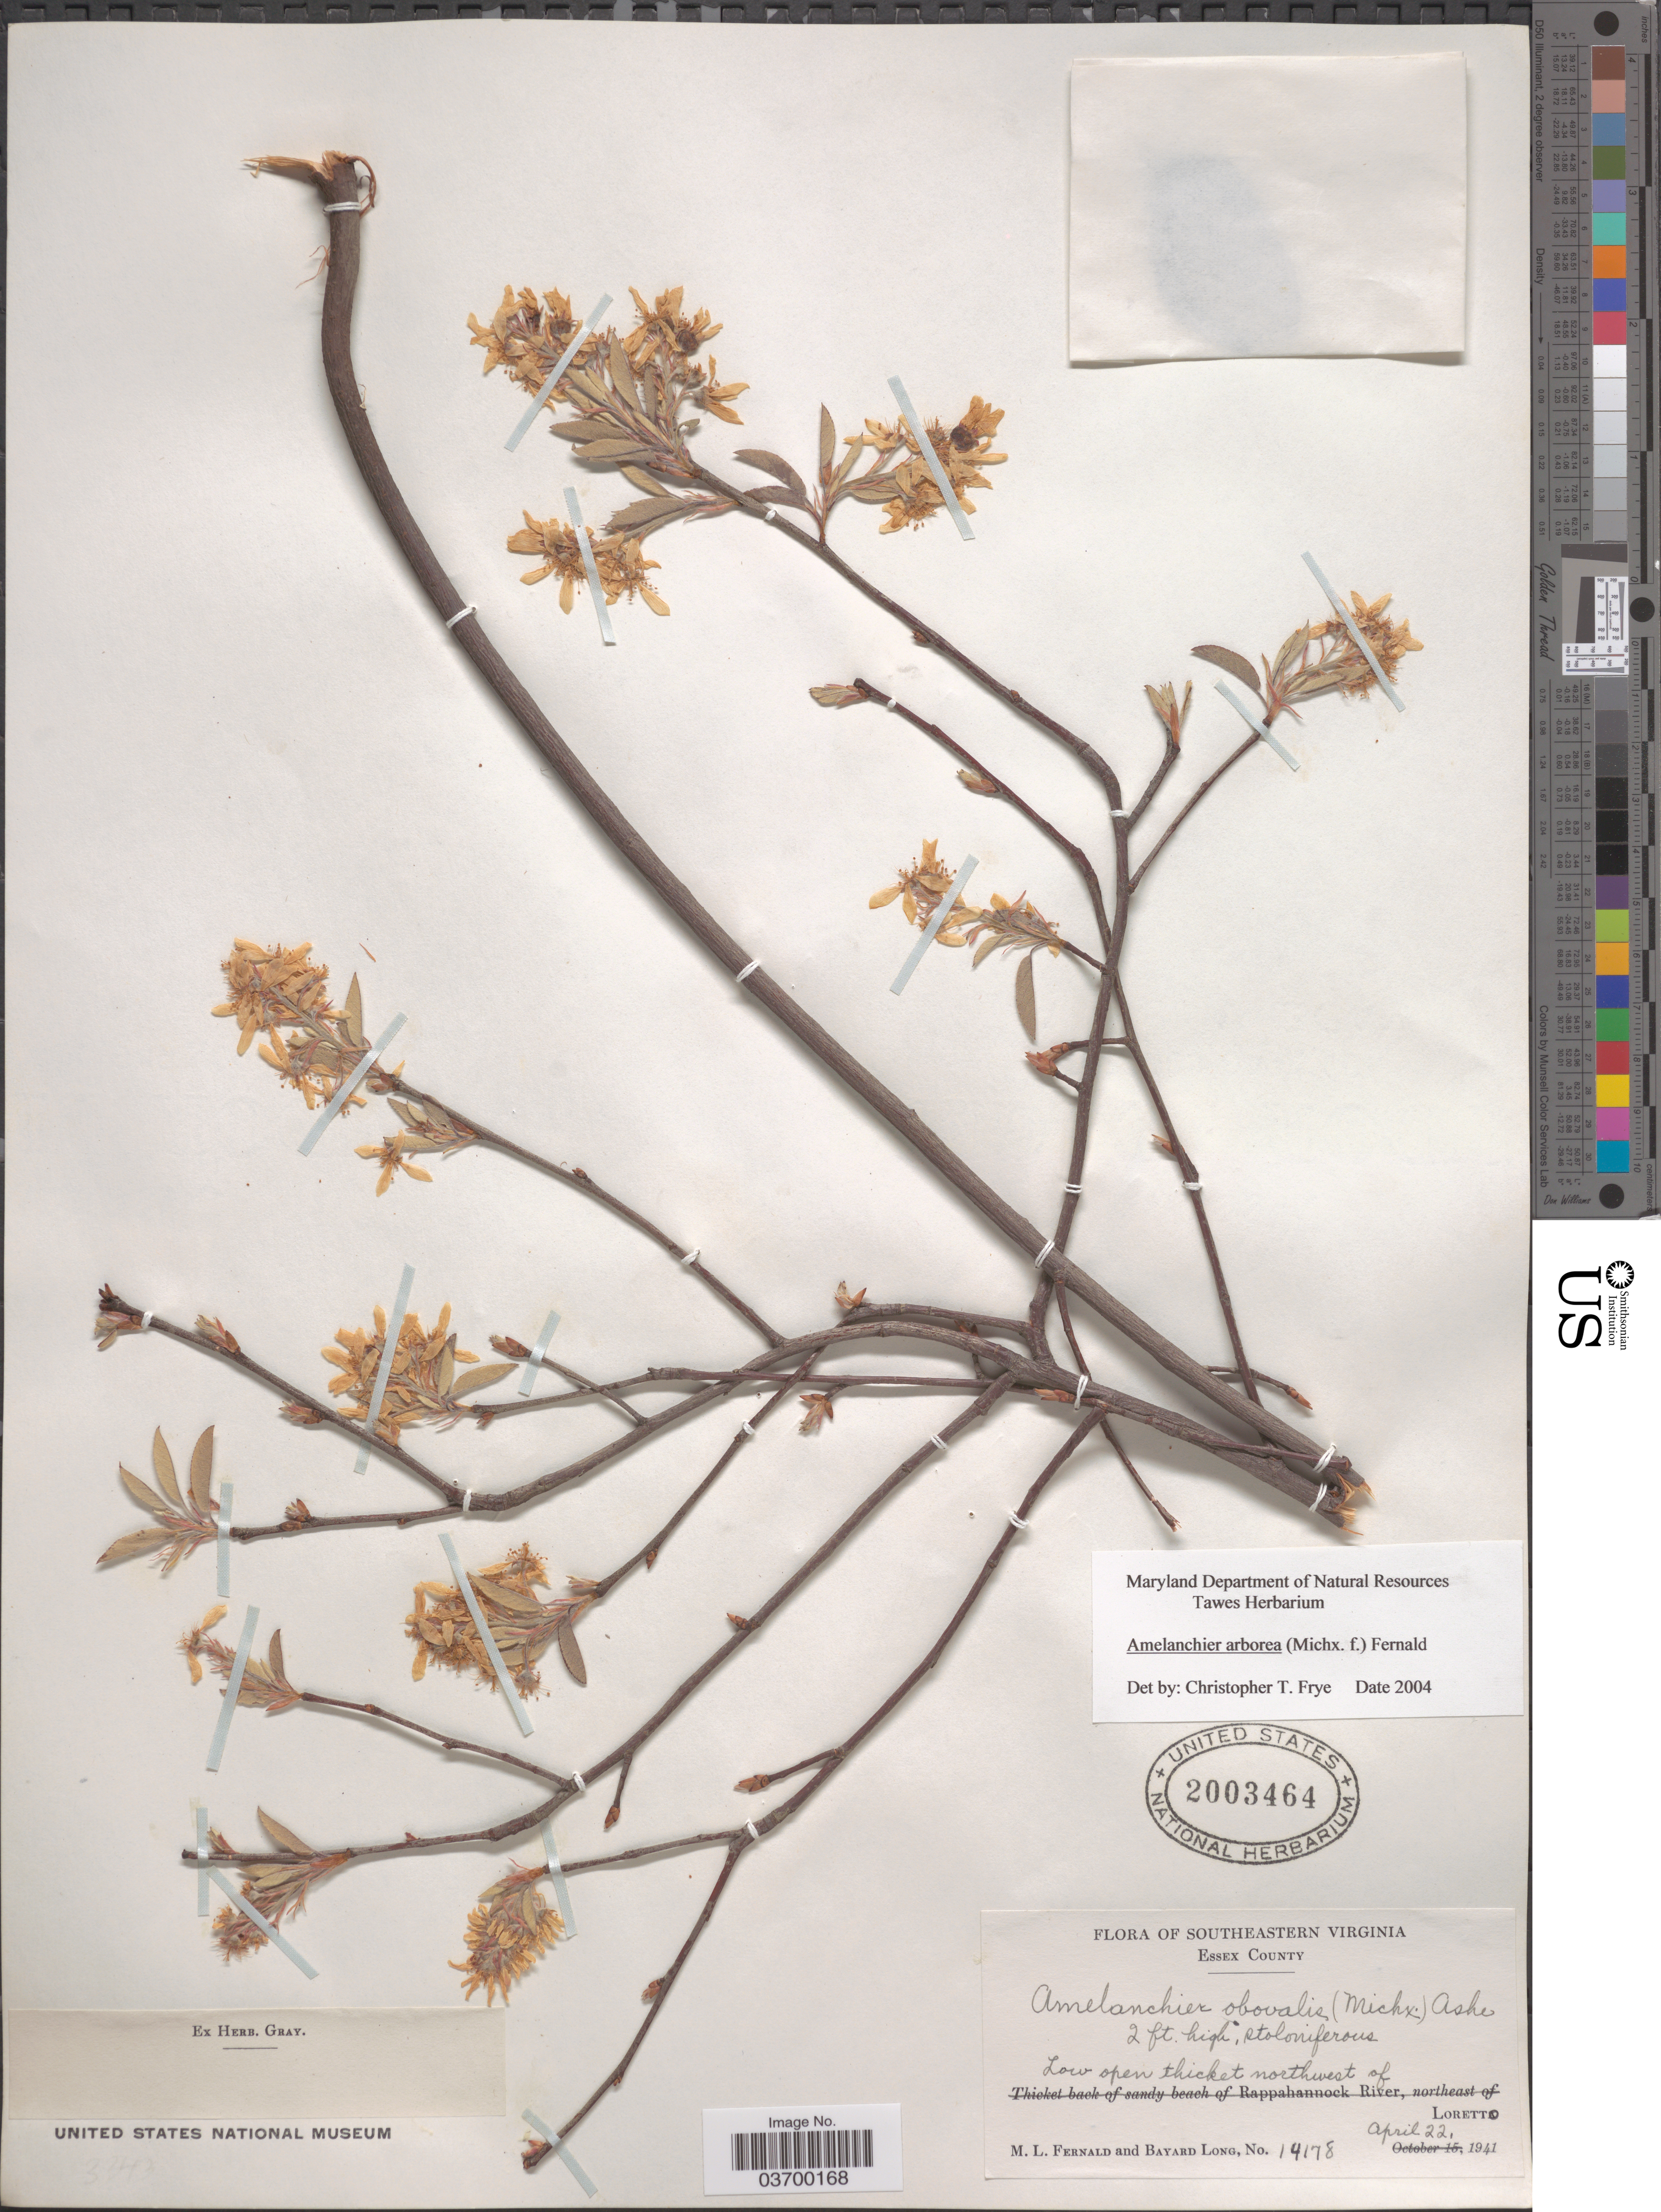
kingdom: Plantae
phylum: Tracheophyta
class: Magnoliopsida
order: Rosales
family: Rosaceae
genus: Amelanchier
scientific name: Amelanchier arborea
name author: (F. Michx.) Fernald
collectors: M. L. Fernald & B. Long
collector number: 14178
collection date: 1941-04-22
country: United States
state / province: Virginia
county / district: Essex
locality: Southeastern Virginia. Essex County. Low open thicket northwest of Loretto.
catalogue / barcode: US 2003464